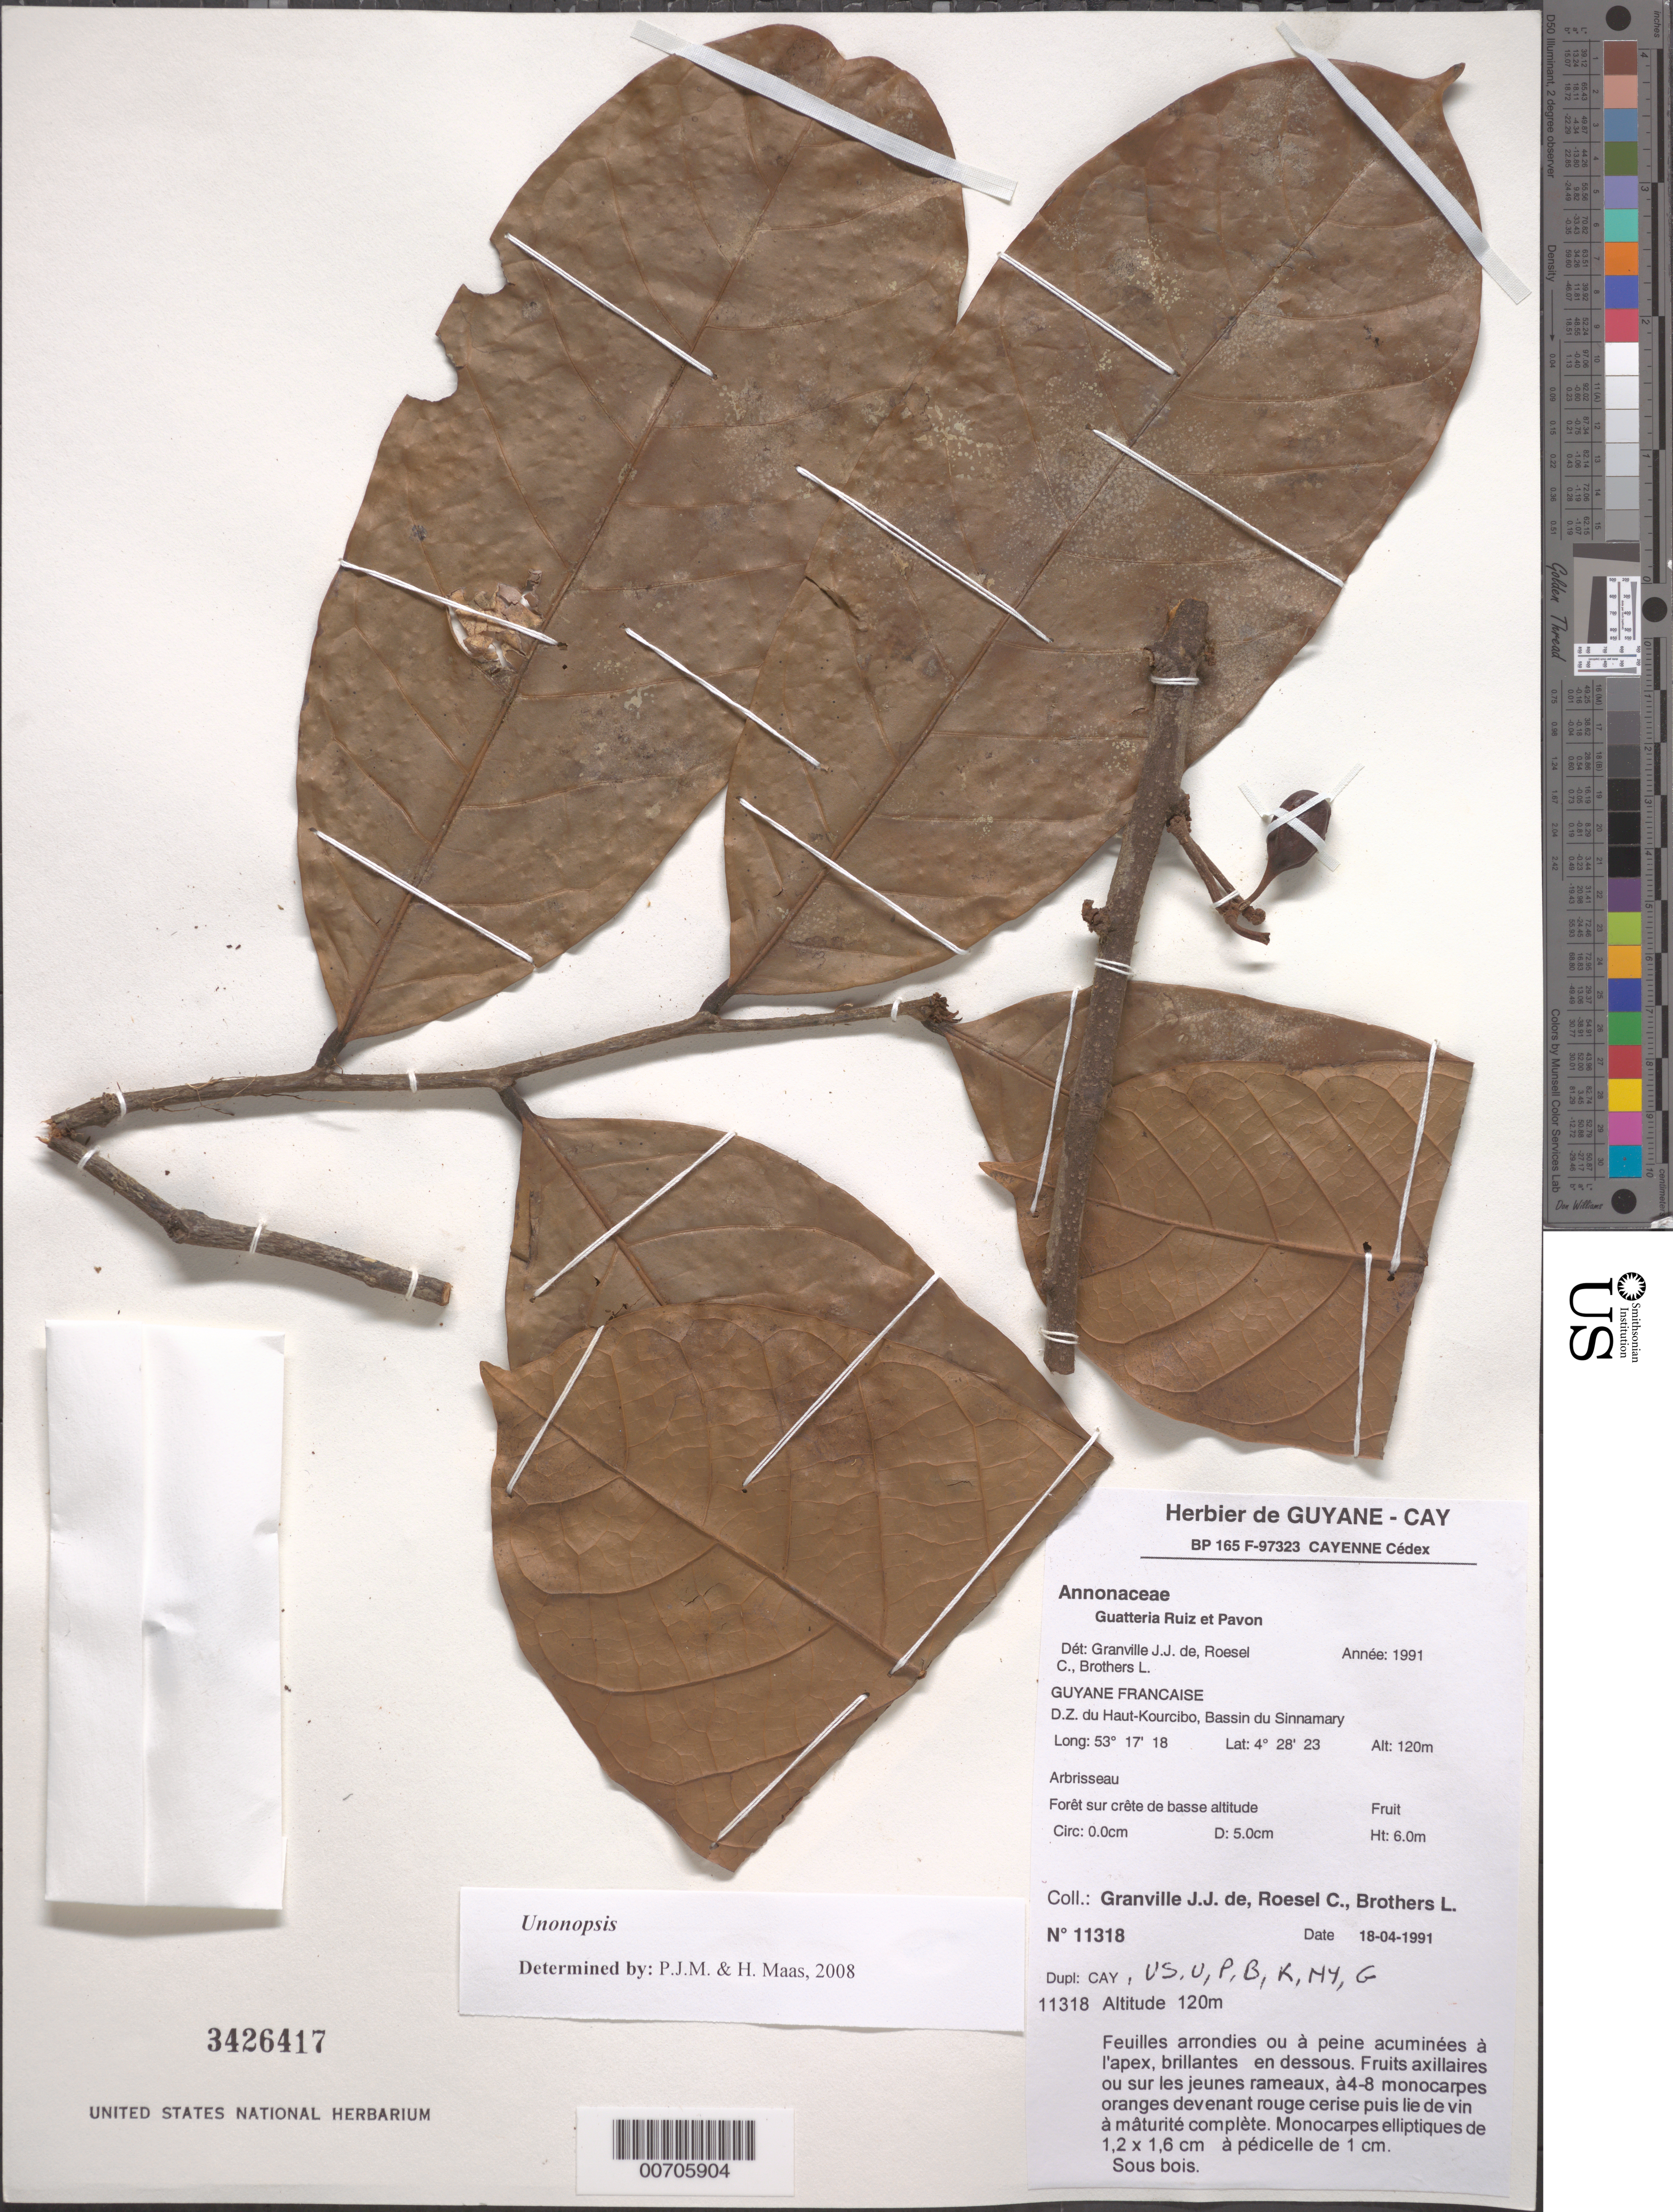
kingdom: Plantae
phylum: Tracheophyta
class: Magnoliopsida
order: Magnoliales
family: Annonaceae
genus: Unonopsis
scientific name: Unonopsis sp.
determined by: Maas, Paul J.; Maas, H.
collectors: J.-J. de Granville, C. S. Roesel & L. Brothers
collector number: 11318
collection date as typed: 18-Apr-91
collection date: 1991-04-18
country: French Guiana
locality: D.Z. du Haut-Kourcibo, Bassin du Sinnamary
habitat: Forêt sur crete de basse altitude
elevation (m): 120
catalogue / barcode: US 3426417